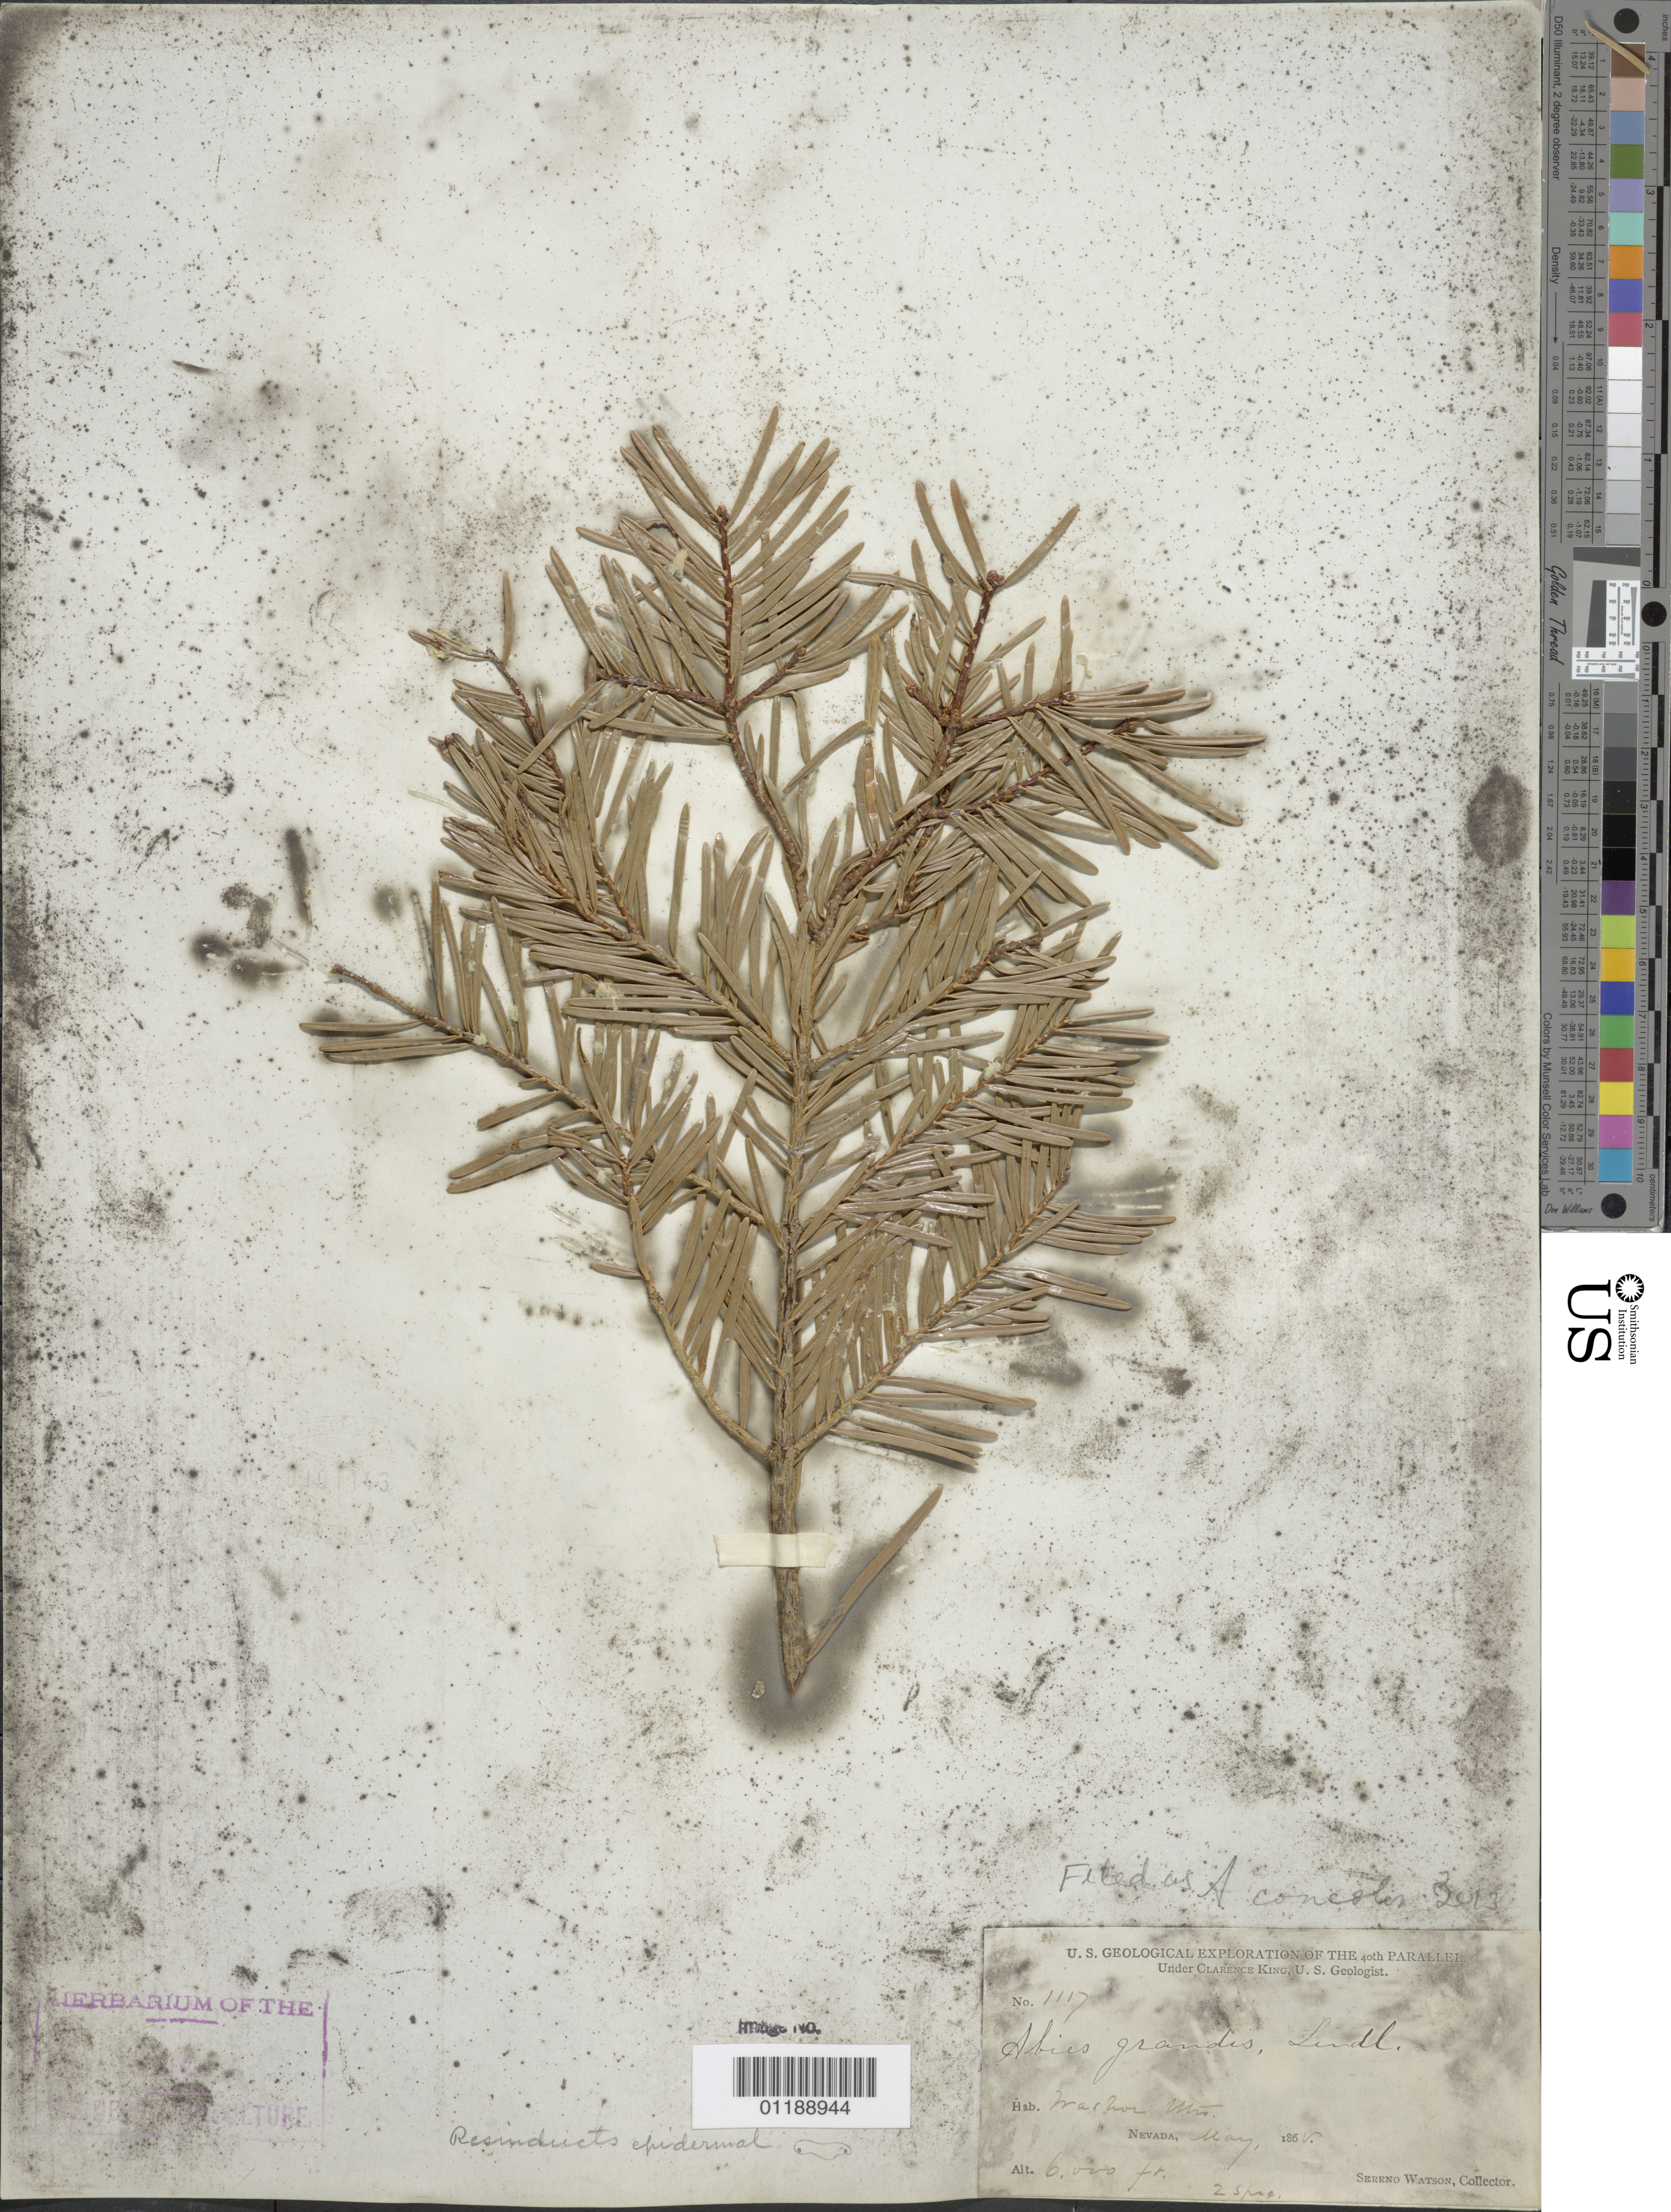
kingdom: Plantae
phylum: Tracheophyta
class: Pinopsida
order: Pinales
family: Pinaceae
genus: Abies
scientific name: Abies concolor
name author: (Gordon & Glend.) Lindl. ex Hildebr.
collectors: S. Watson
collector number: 1117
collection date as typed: May 1868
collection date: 1868-05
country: United States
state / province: Nevada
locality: Washoe Valley.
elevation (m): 1829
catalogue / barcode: US 101143